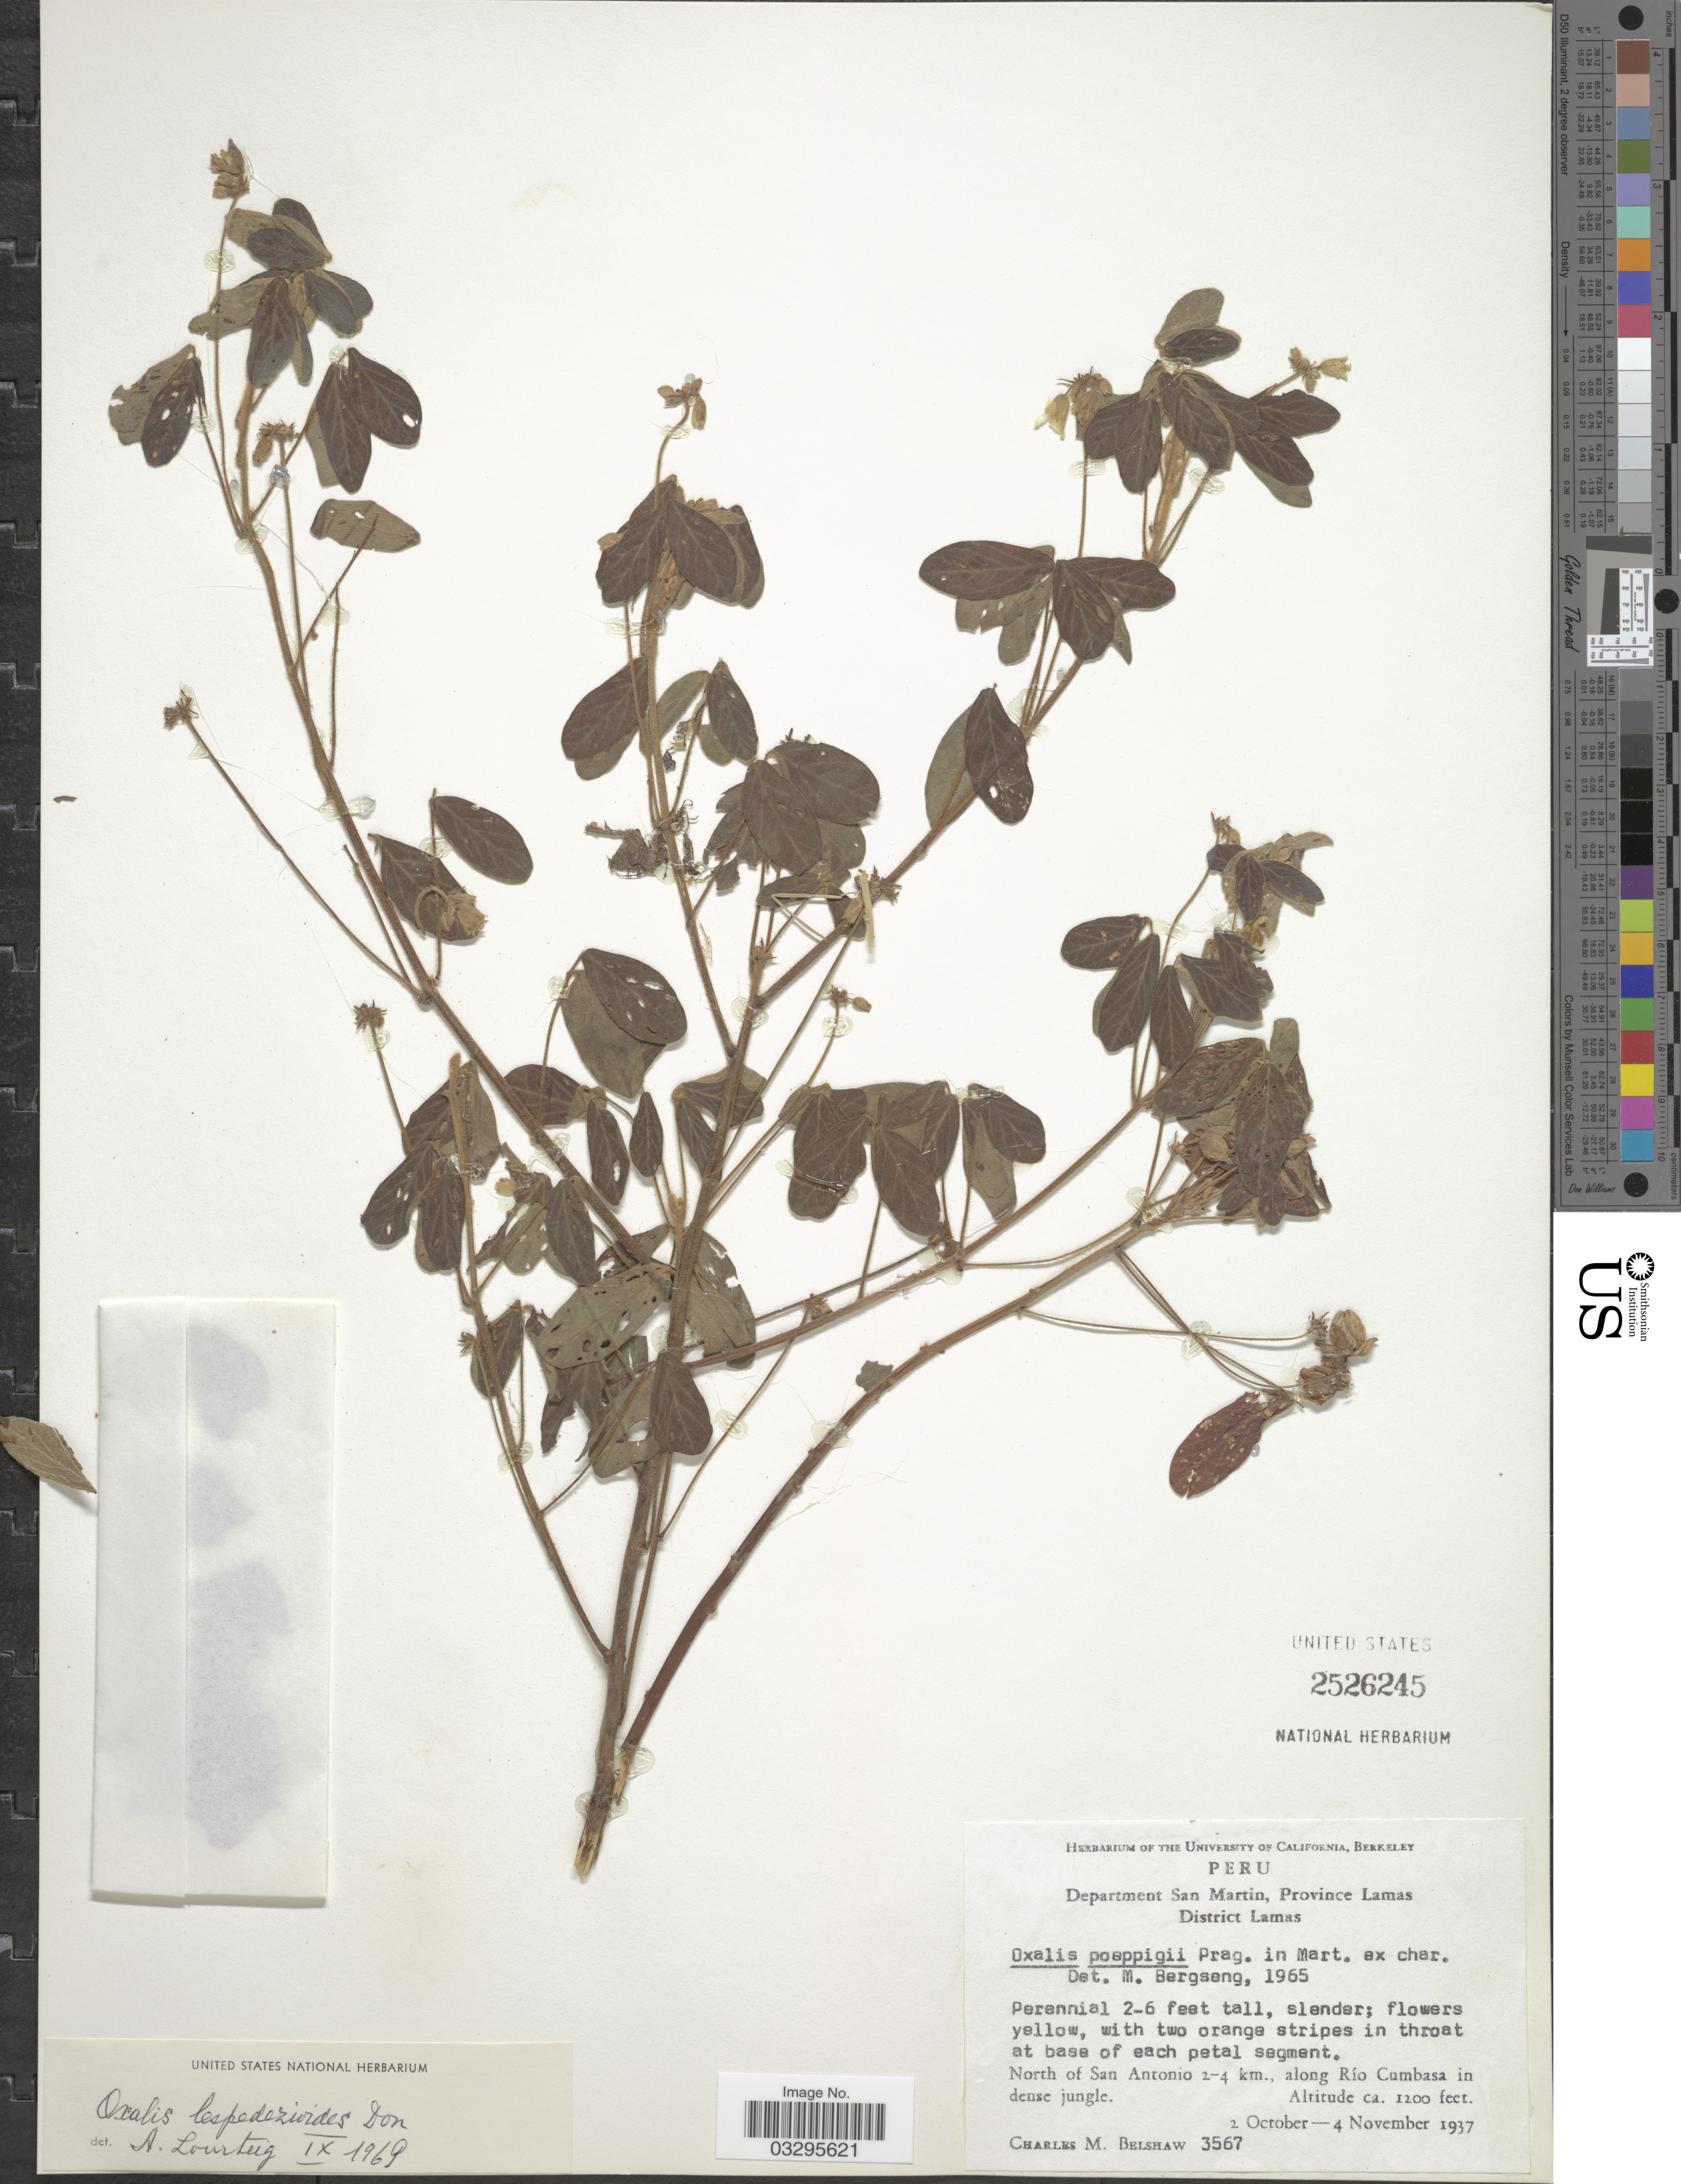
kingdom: Plantae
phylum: Tracheophyta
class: Magnoliopsida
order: Oxalidales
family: Oxalidaceae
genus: Oxalis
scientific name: Oxalis lespedezioides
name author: G. Don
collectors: C. Shaw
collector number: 3567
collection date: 1937-10-02/1937-11-04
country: Peru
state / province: San Martín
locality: Department San Martin, Province Lamas, District Lamas, North of San Antonio 2-4 km., along Río Cumbasa in dense jungle.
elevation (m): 366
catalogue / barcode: US 2526245